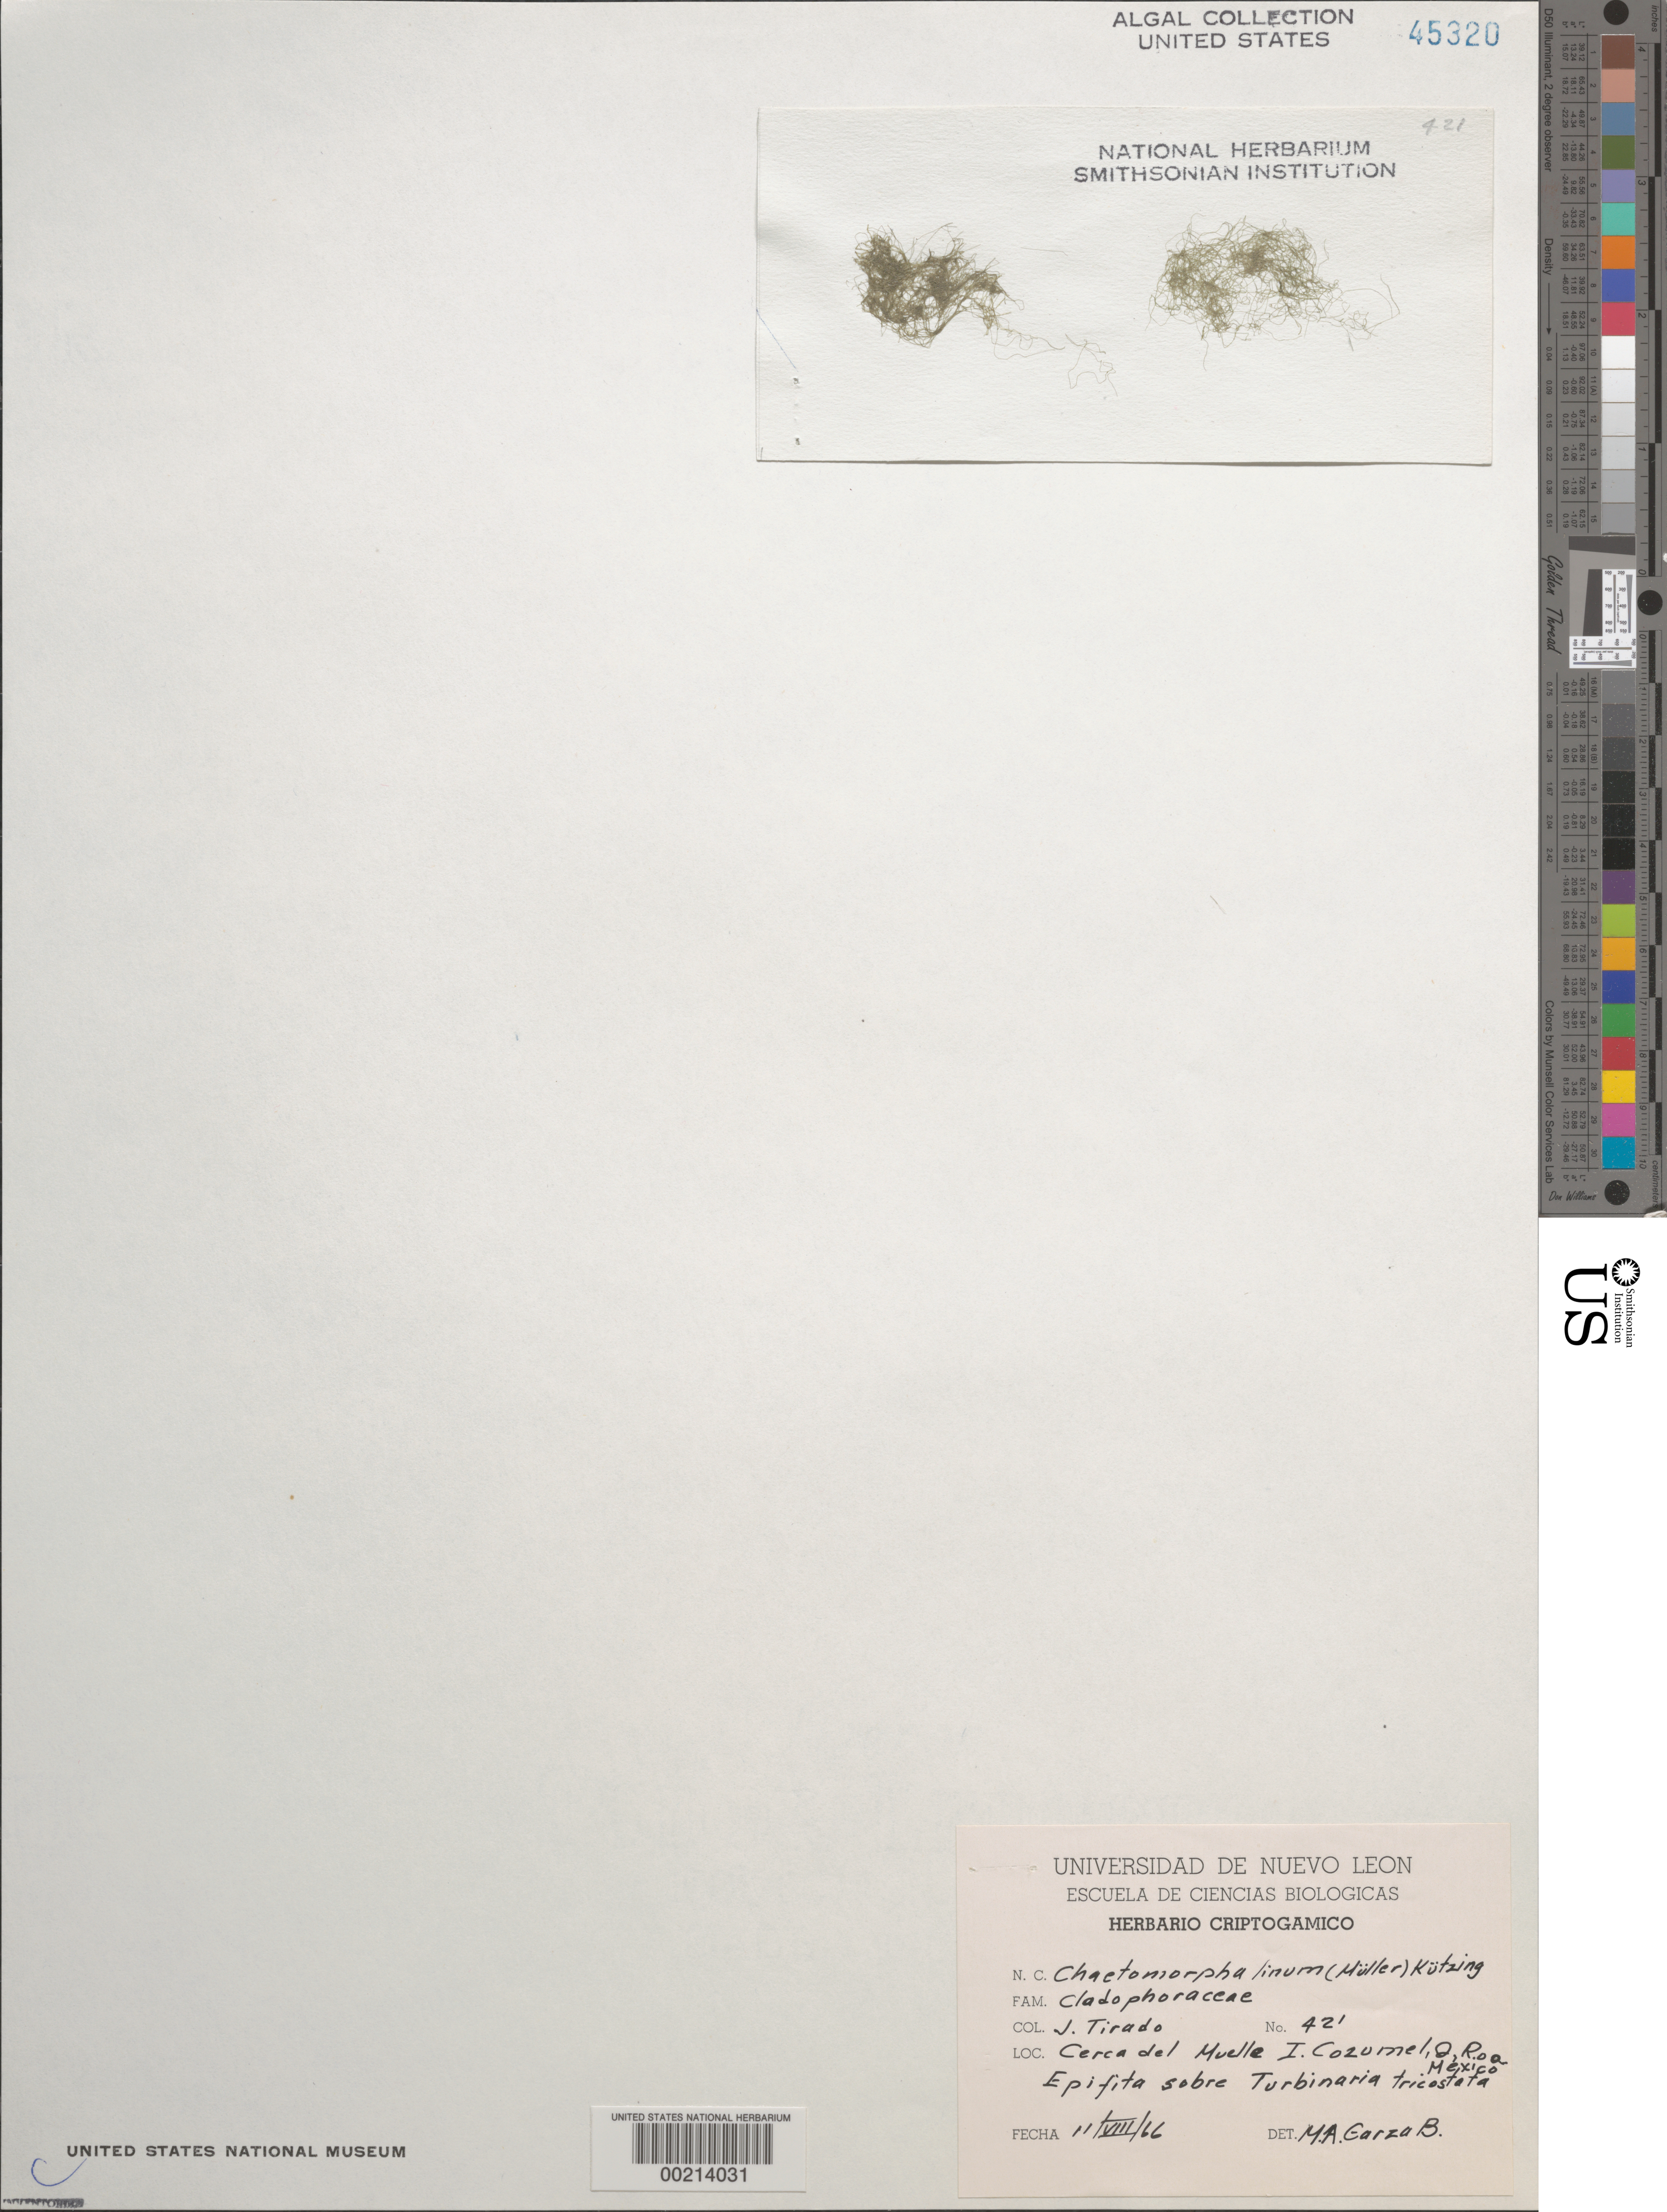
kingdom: Plantae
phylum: Chlorophyta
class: Ulvophyceae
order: Cladophorales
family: Cladophoraceae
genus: Chaetomorpha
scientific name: Chaetomorpha linum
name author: (O.F. Muell.) Kütz.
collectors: J. Tirado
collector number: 421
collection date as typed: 11 Aug 1966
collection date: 1966-08-11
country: Mexico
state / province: Quintana Roo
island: Isla Cozumel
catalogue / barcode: US 45320